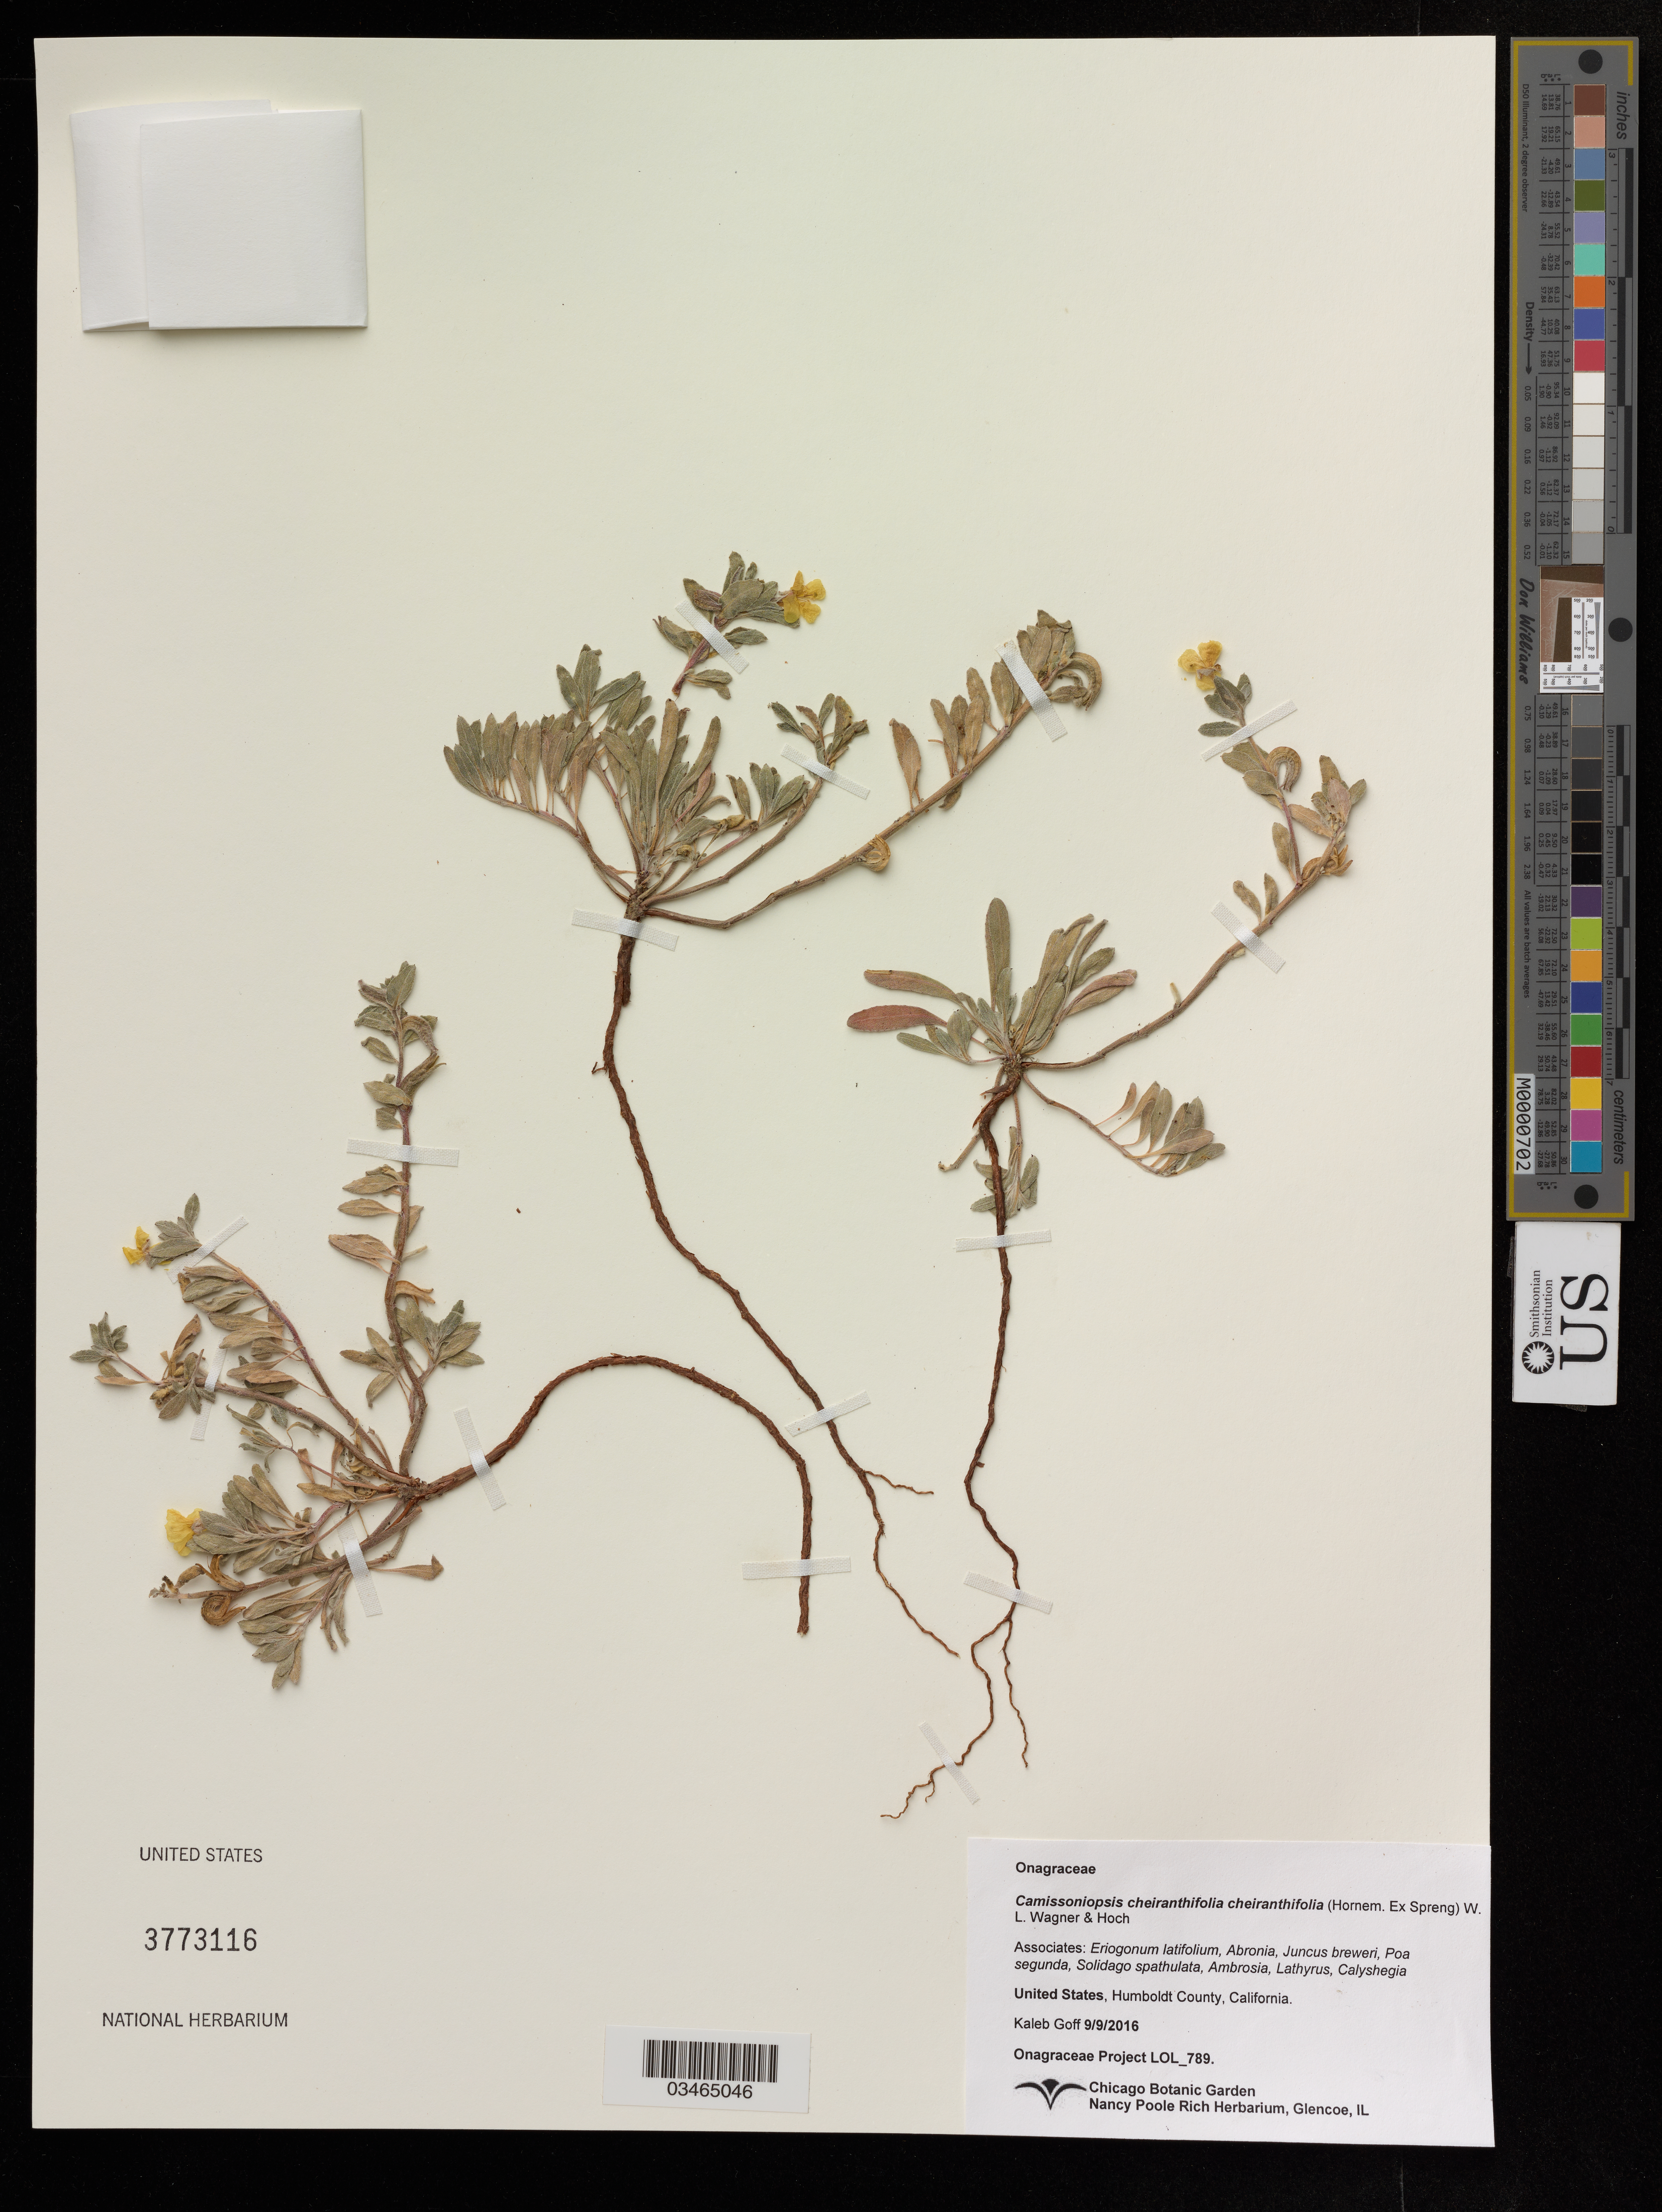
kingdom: Plantae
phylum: Tracheophyta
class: Magnoliopsida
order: Myrtales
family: Onagraceae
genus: Camissonia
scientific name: Camissonia cheiranthifolia subsp. cheiranthifolia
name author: (Hornem. ex Spreng.) Raim.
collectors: K. Goff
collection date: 2016-09-09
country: United States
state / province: California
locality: Humboldt County.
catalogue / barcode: US 3773116